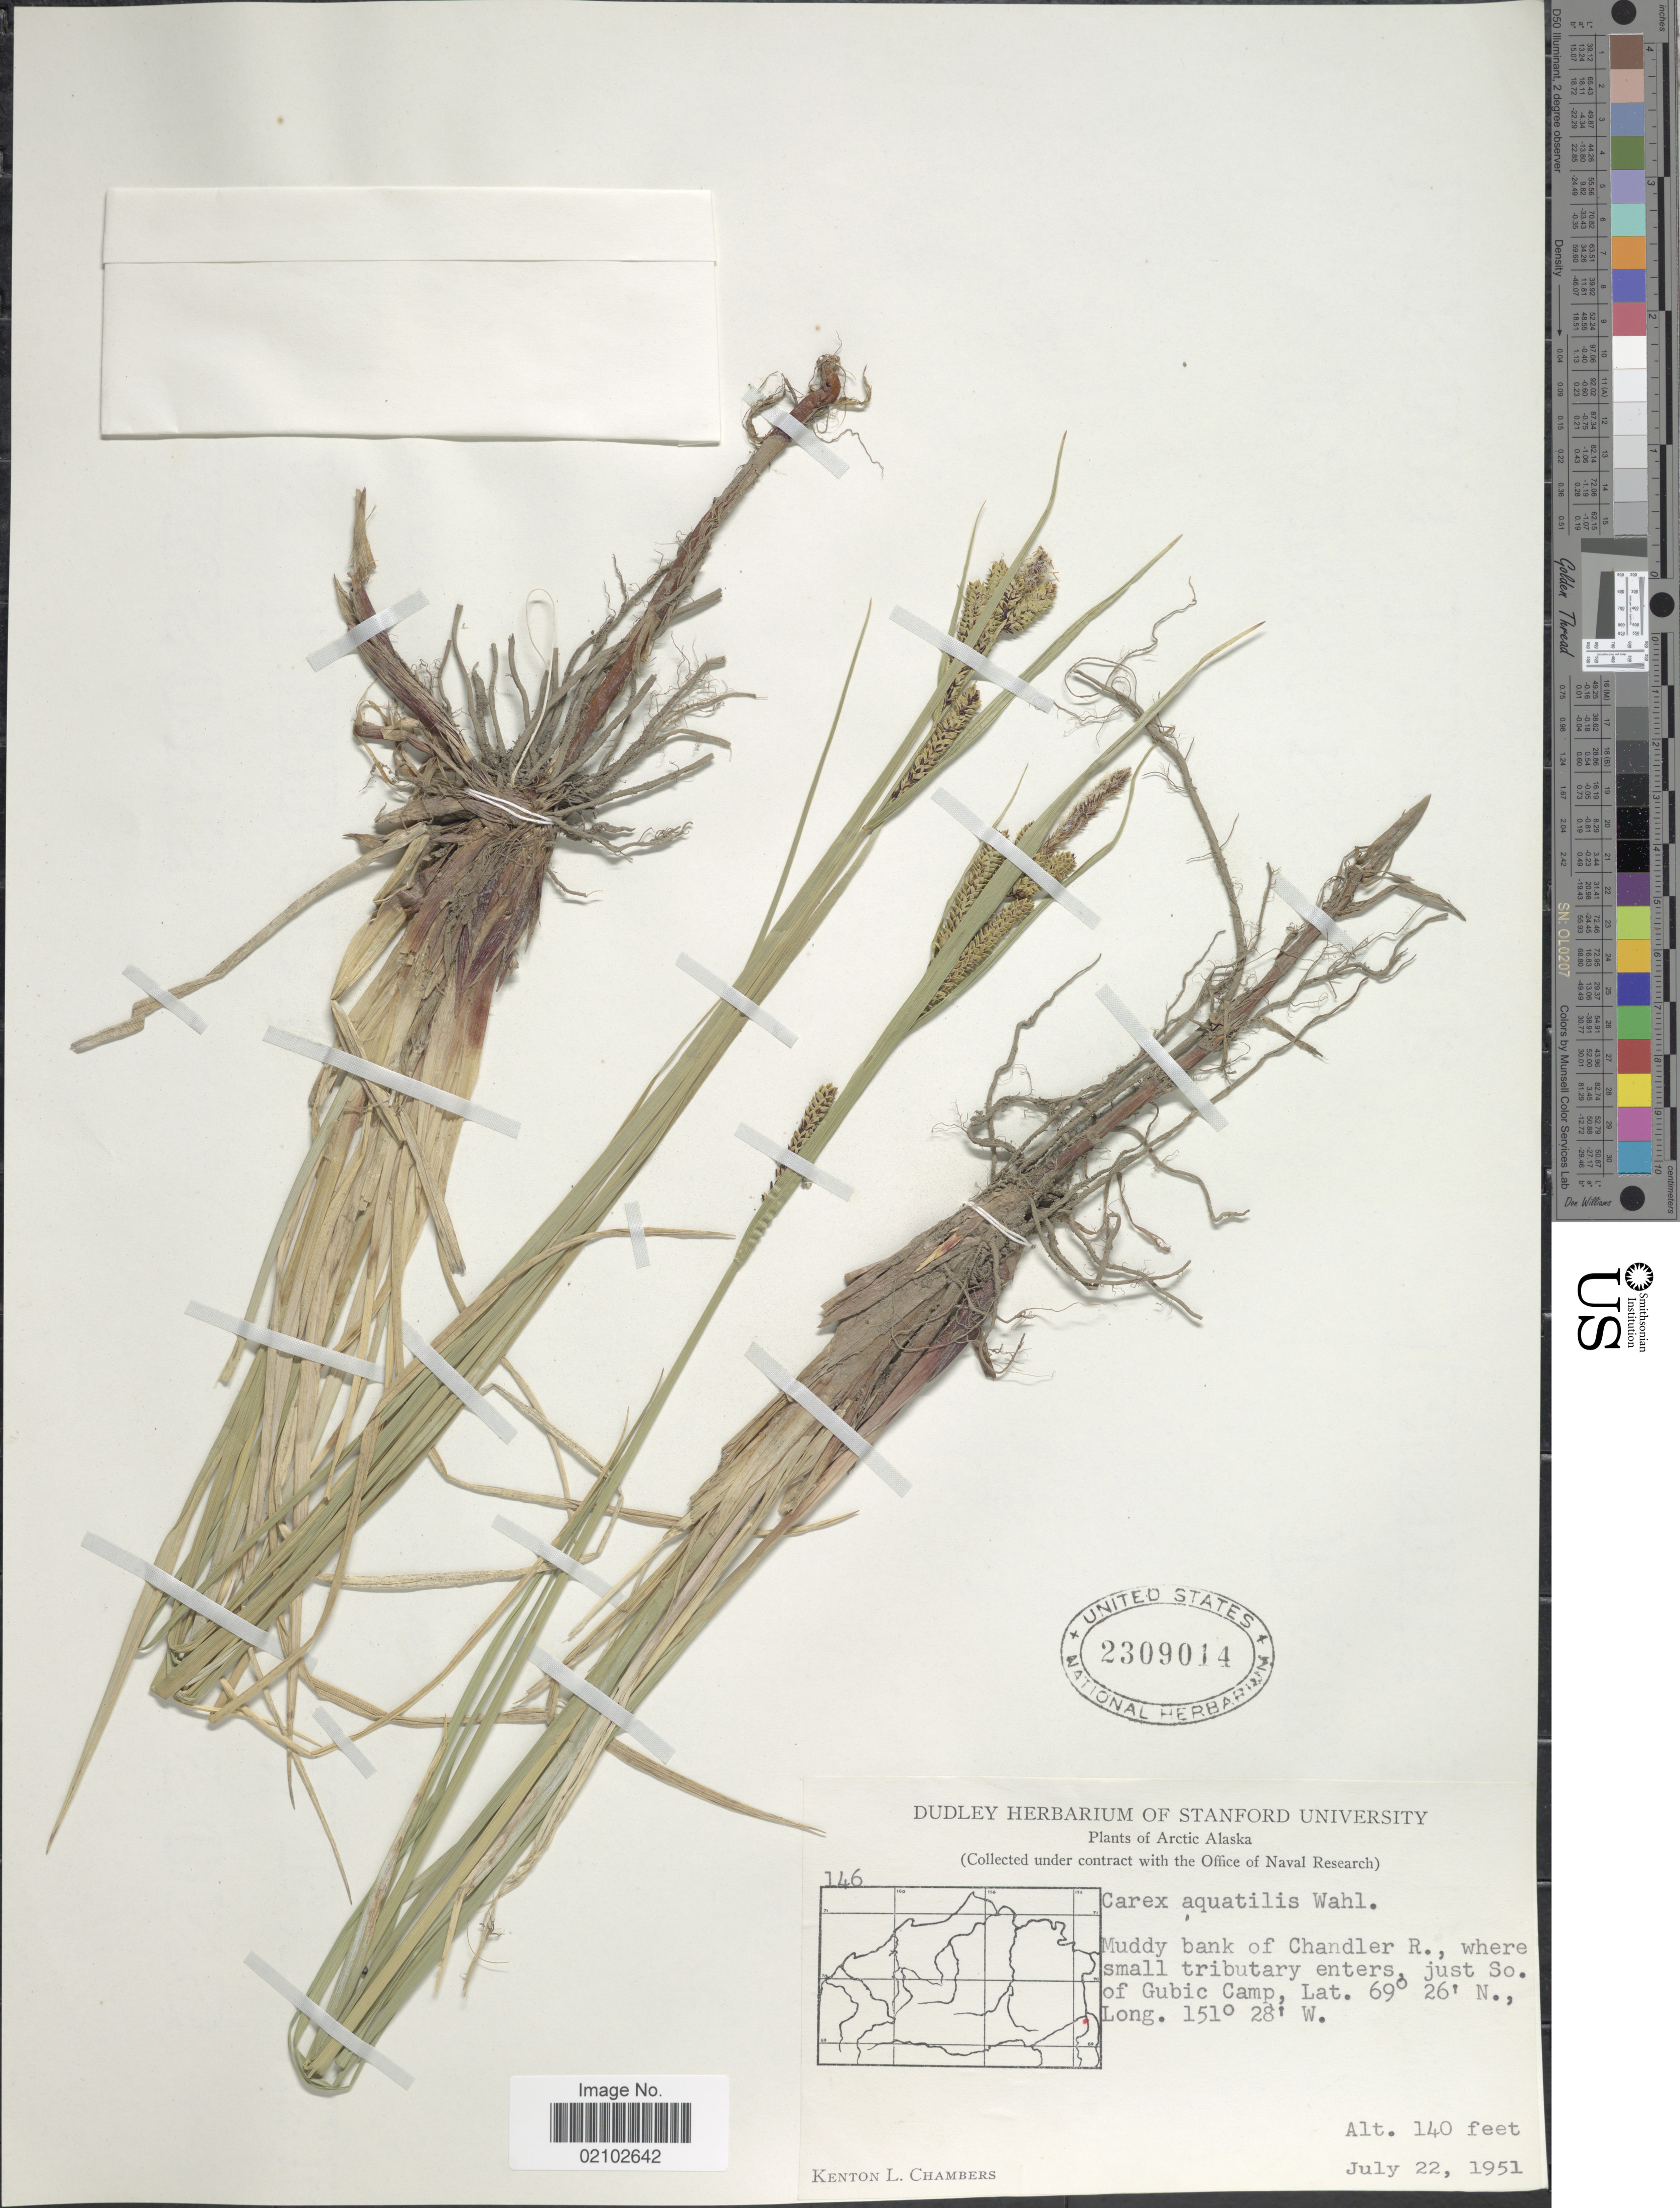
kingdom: Plantae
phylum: Tracheophyta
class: Liliopsida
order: Poales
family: Cyperaceae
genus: Carex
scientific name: Carex aquatilis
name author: Wahlenb.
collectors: K. L. Chambers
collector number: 146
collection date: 1951-07-22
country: United States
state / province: Alaska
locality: Arctic Alaska, muddy bank of Chandler R., where small tributary enters, just So. of Gubic Camp.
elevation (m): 43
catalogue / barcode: US 2309014